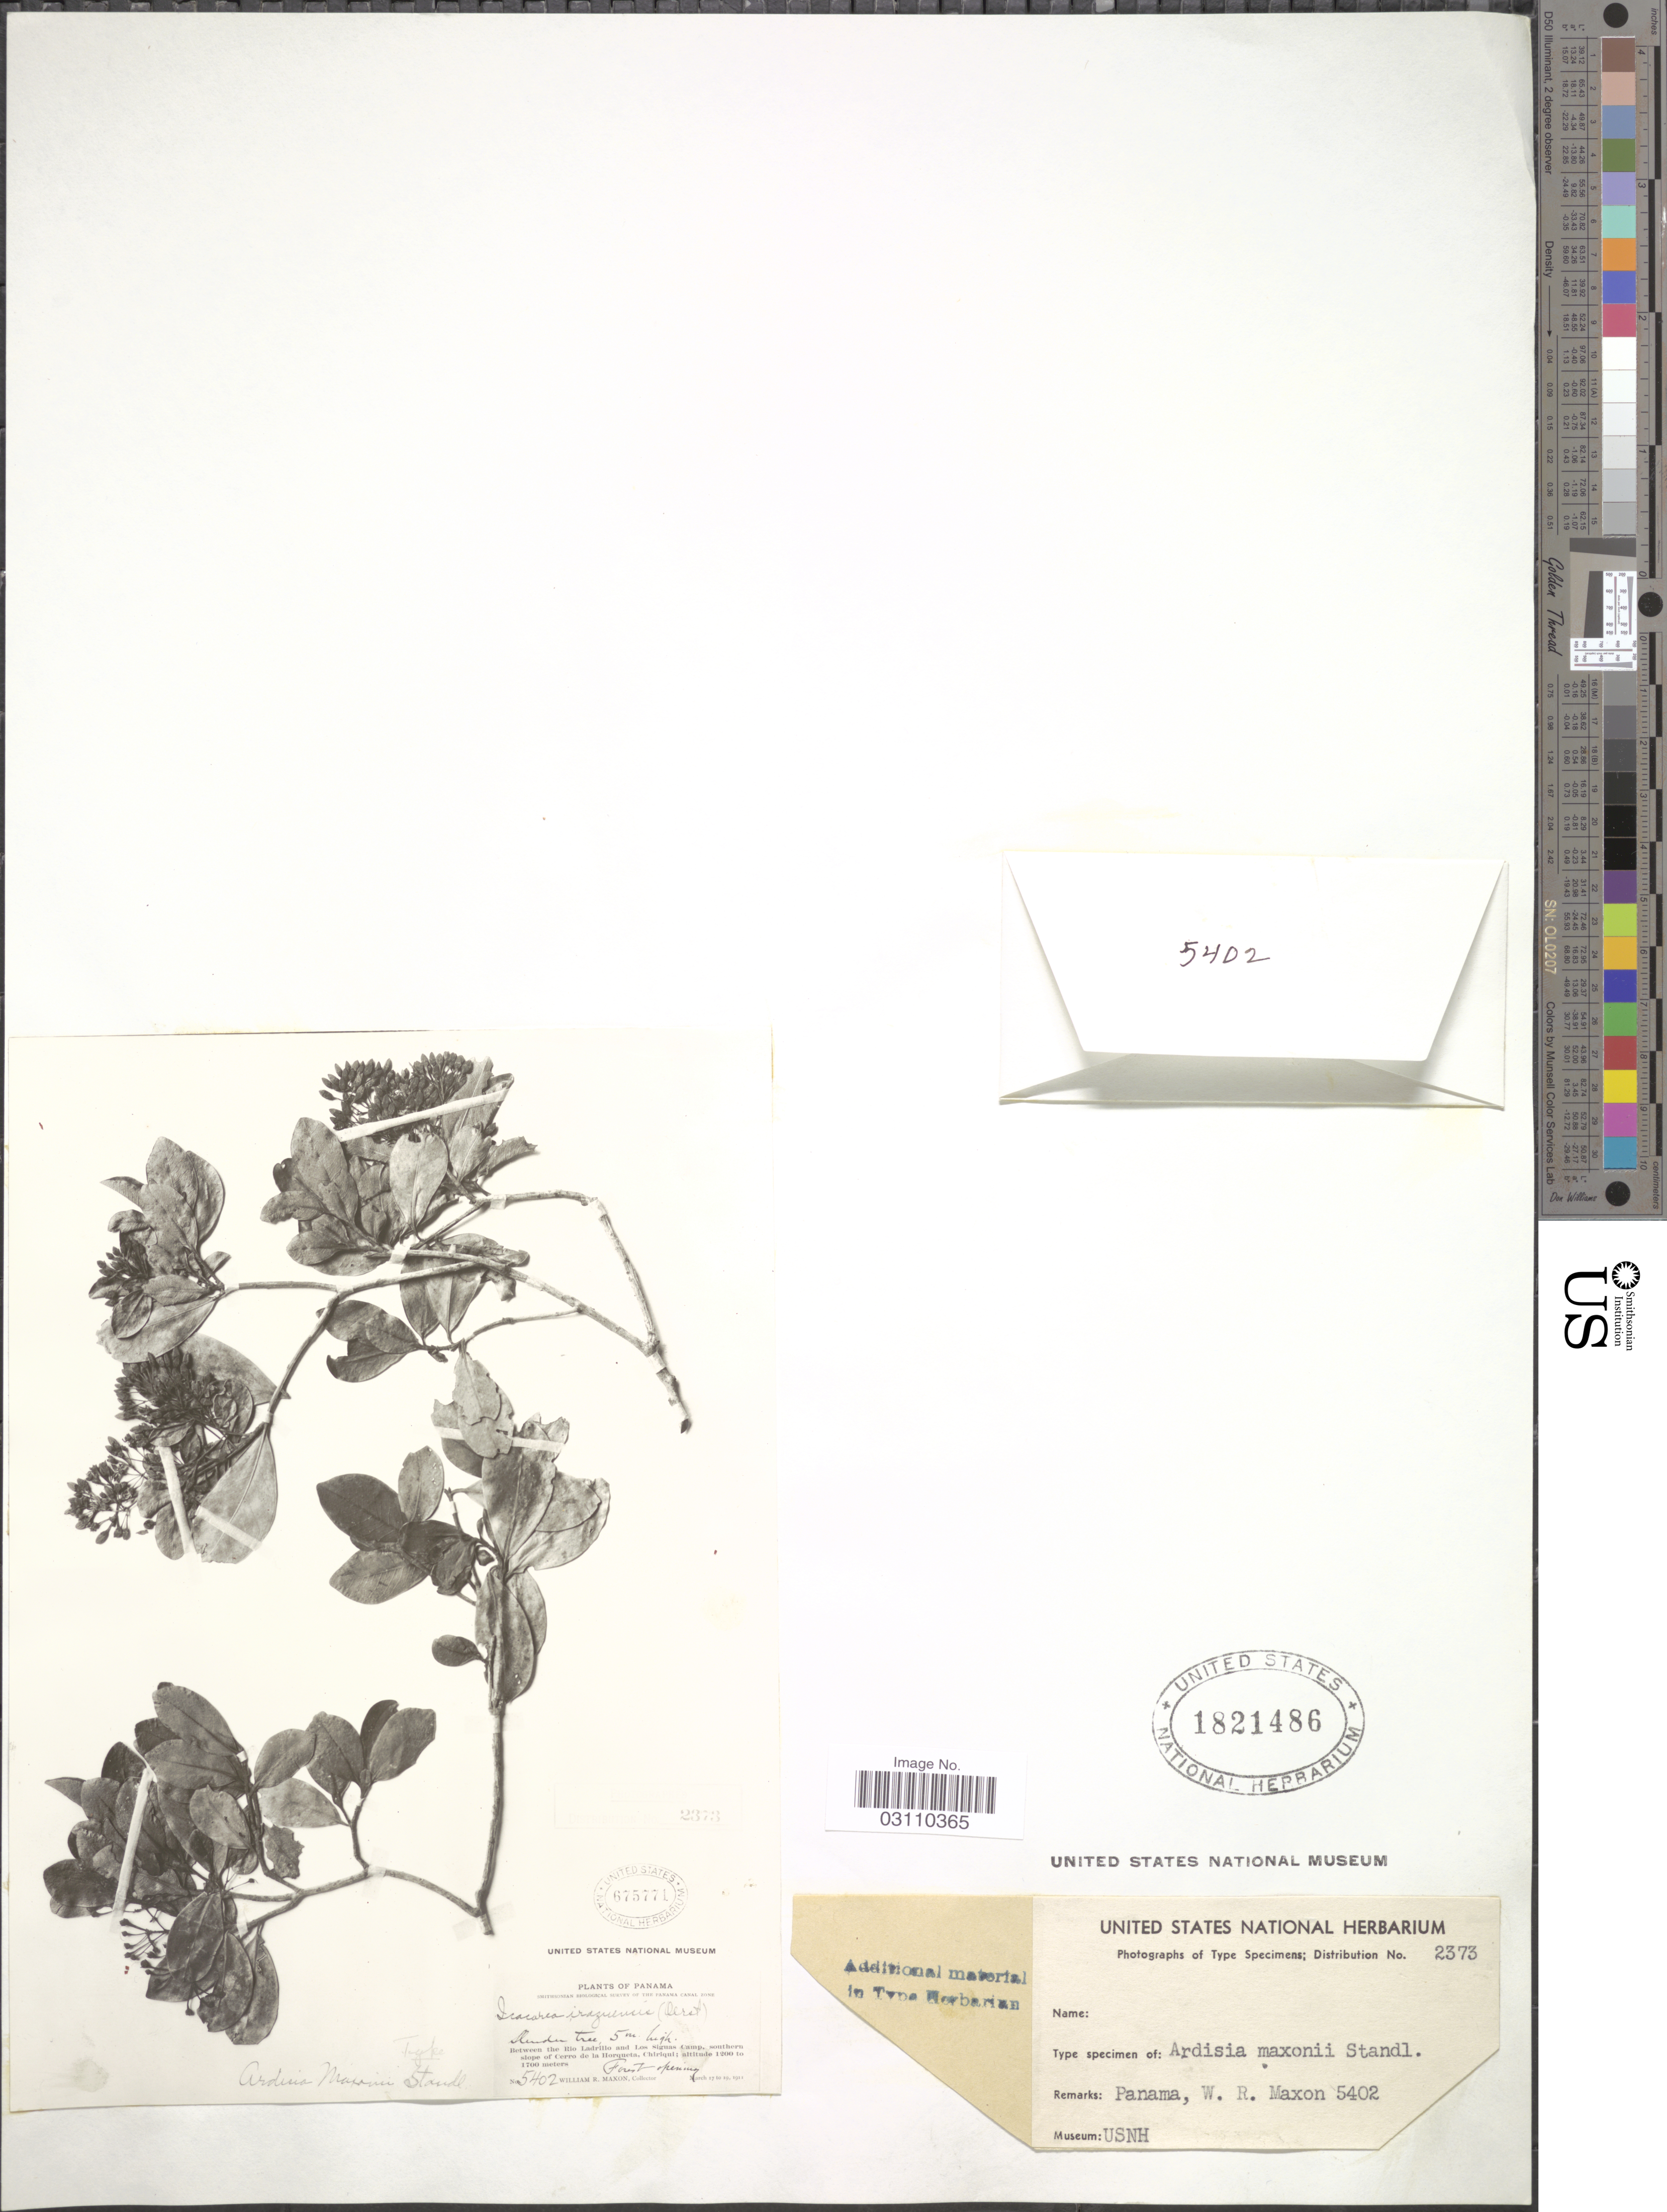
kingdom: Plantae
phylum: Tracheophyta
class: Magnoliopsida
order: Ericales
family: Primulaceae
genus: Ardisia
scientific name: Ardisia maxonii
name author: Standl.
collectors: W. R. Maxon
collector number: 5402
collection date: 1911-03-17/1911-03-19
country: Panama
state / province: Chiriqui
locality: Between the Rio Ladrillo and Los Siguas Camp, southern slope of Cerro de la Horqueta.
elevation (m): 1200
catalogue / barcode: US 675771